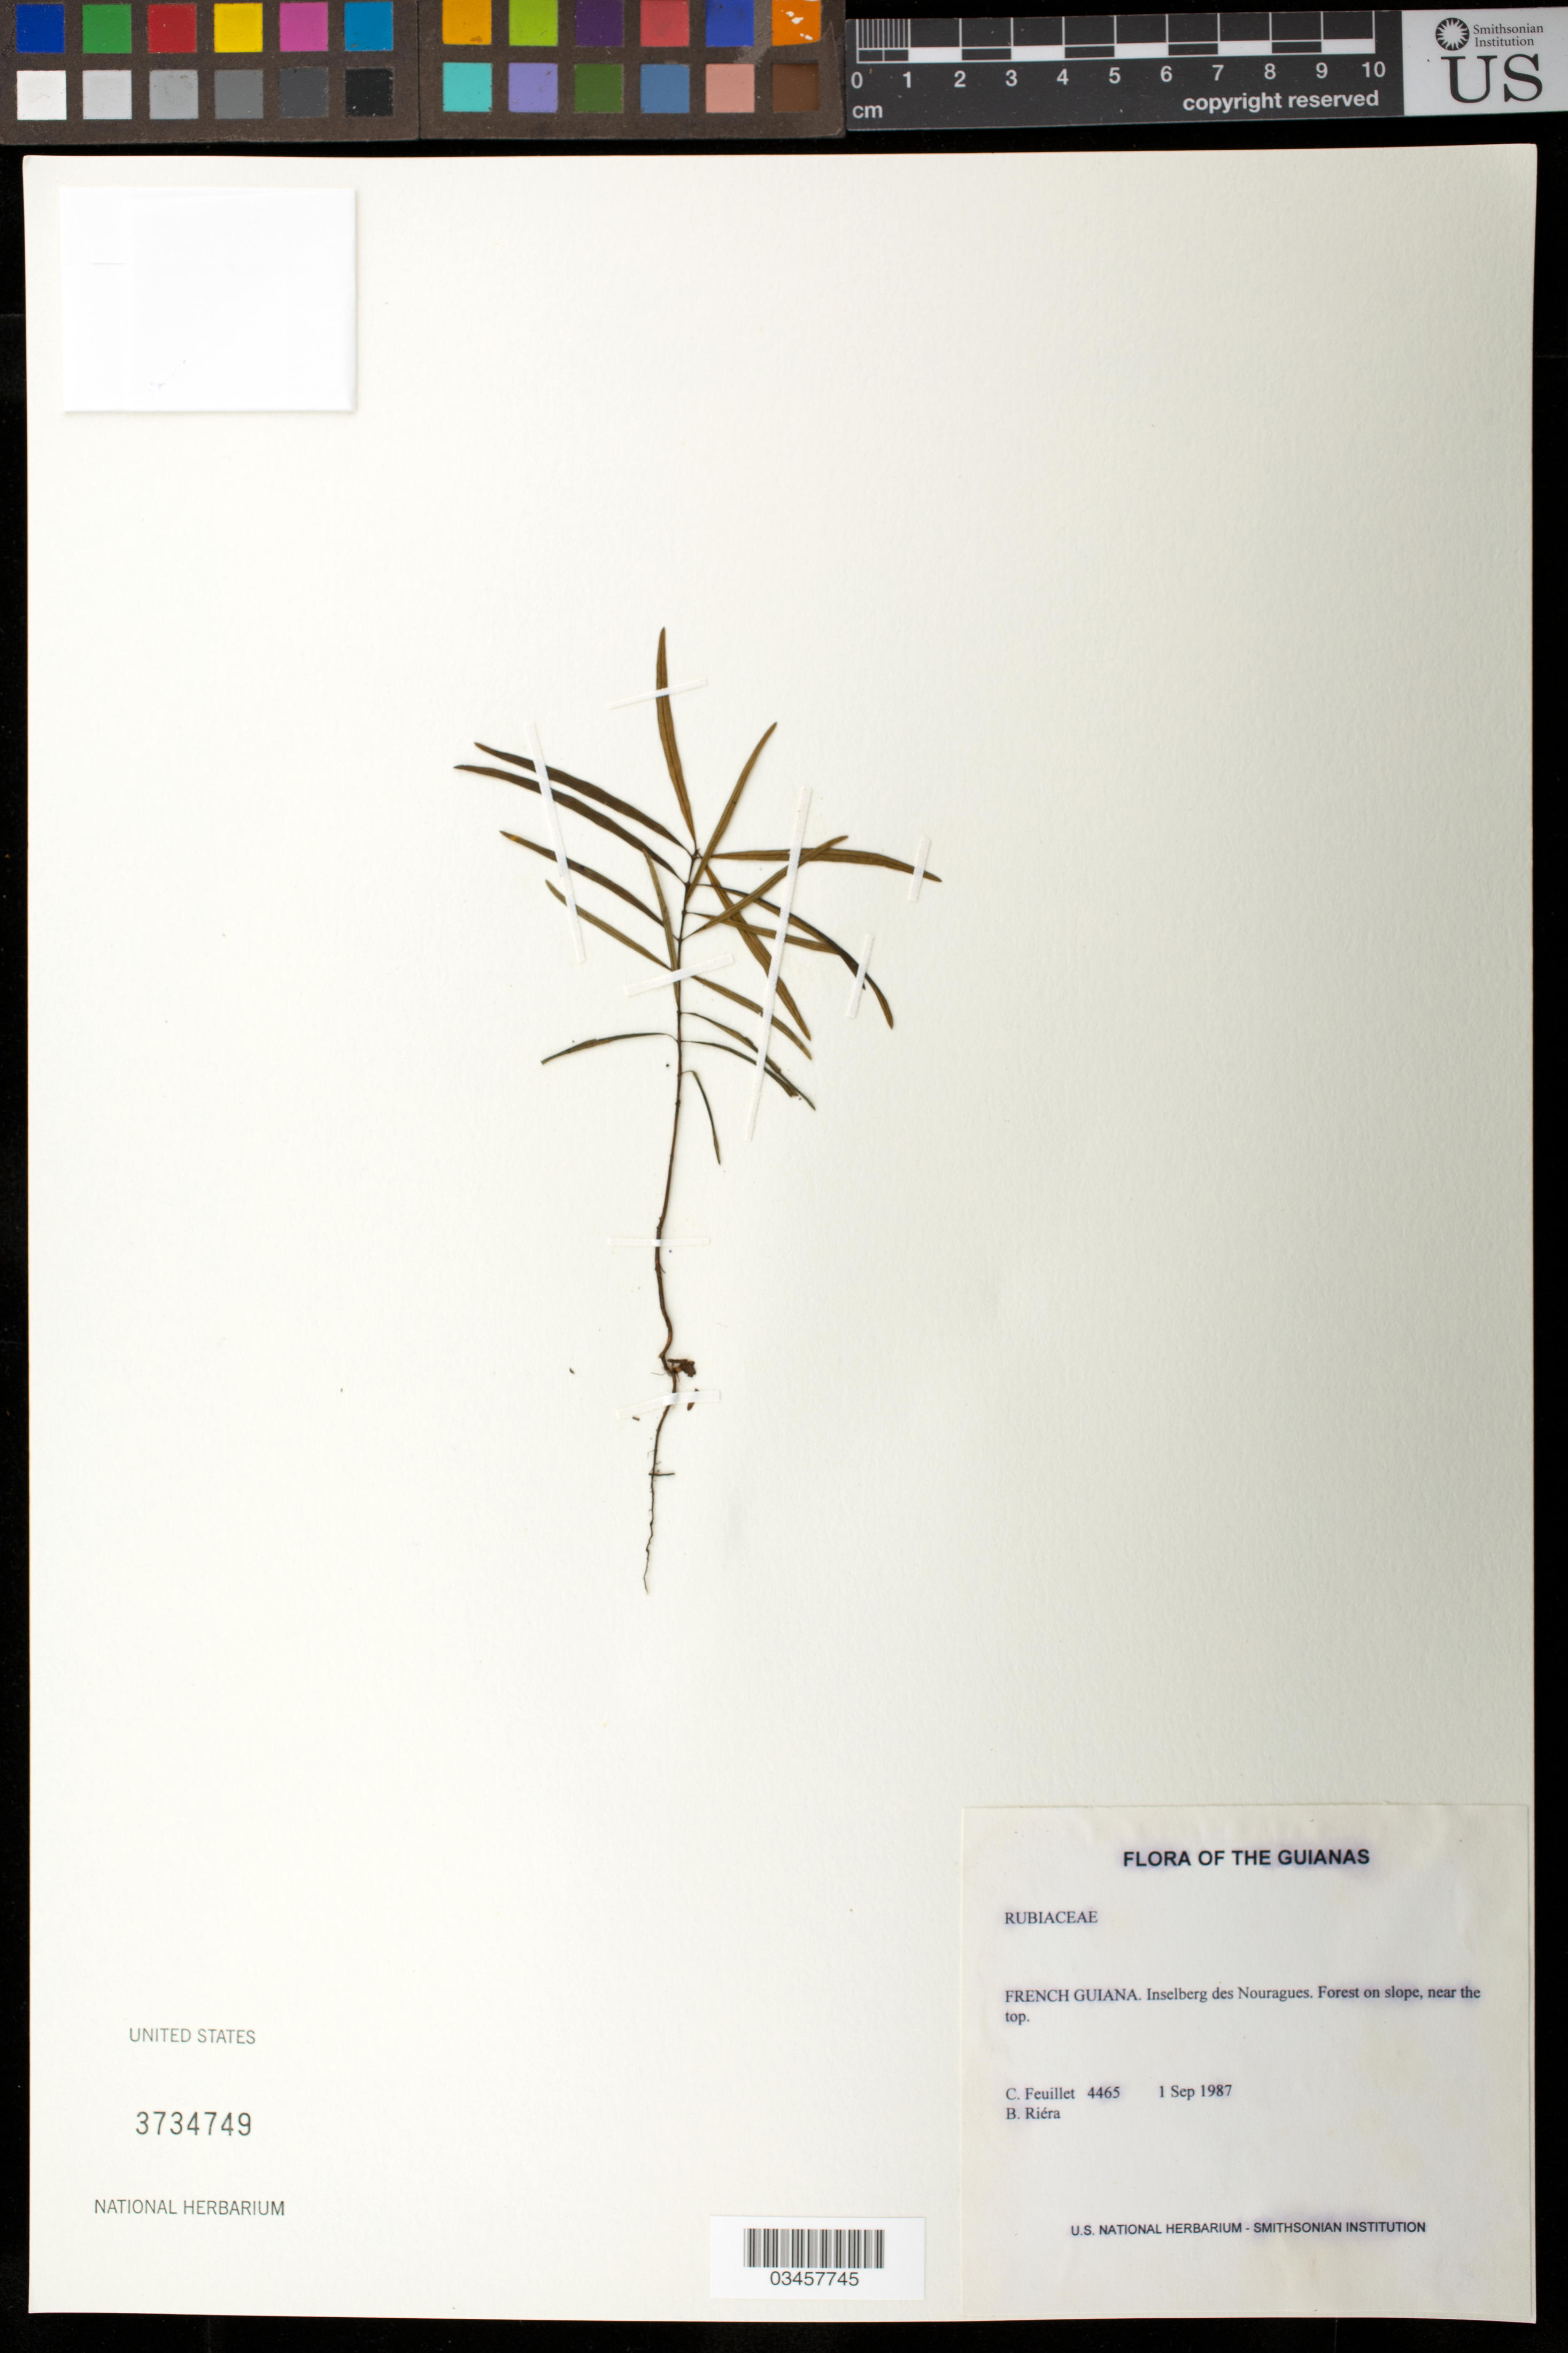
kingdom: Plantae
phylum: Tracheophyta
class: Magnoliopsida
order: Gentianales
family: Rubiaceae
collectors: C. Feuillet & B. Riéra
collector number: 4465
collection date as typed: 1 Sep 1987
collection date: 1987-09-01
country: French Guiana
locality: Inselberg des Nouragues.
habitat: Forest on slope, near the tip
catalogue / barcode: US 3734749